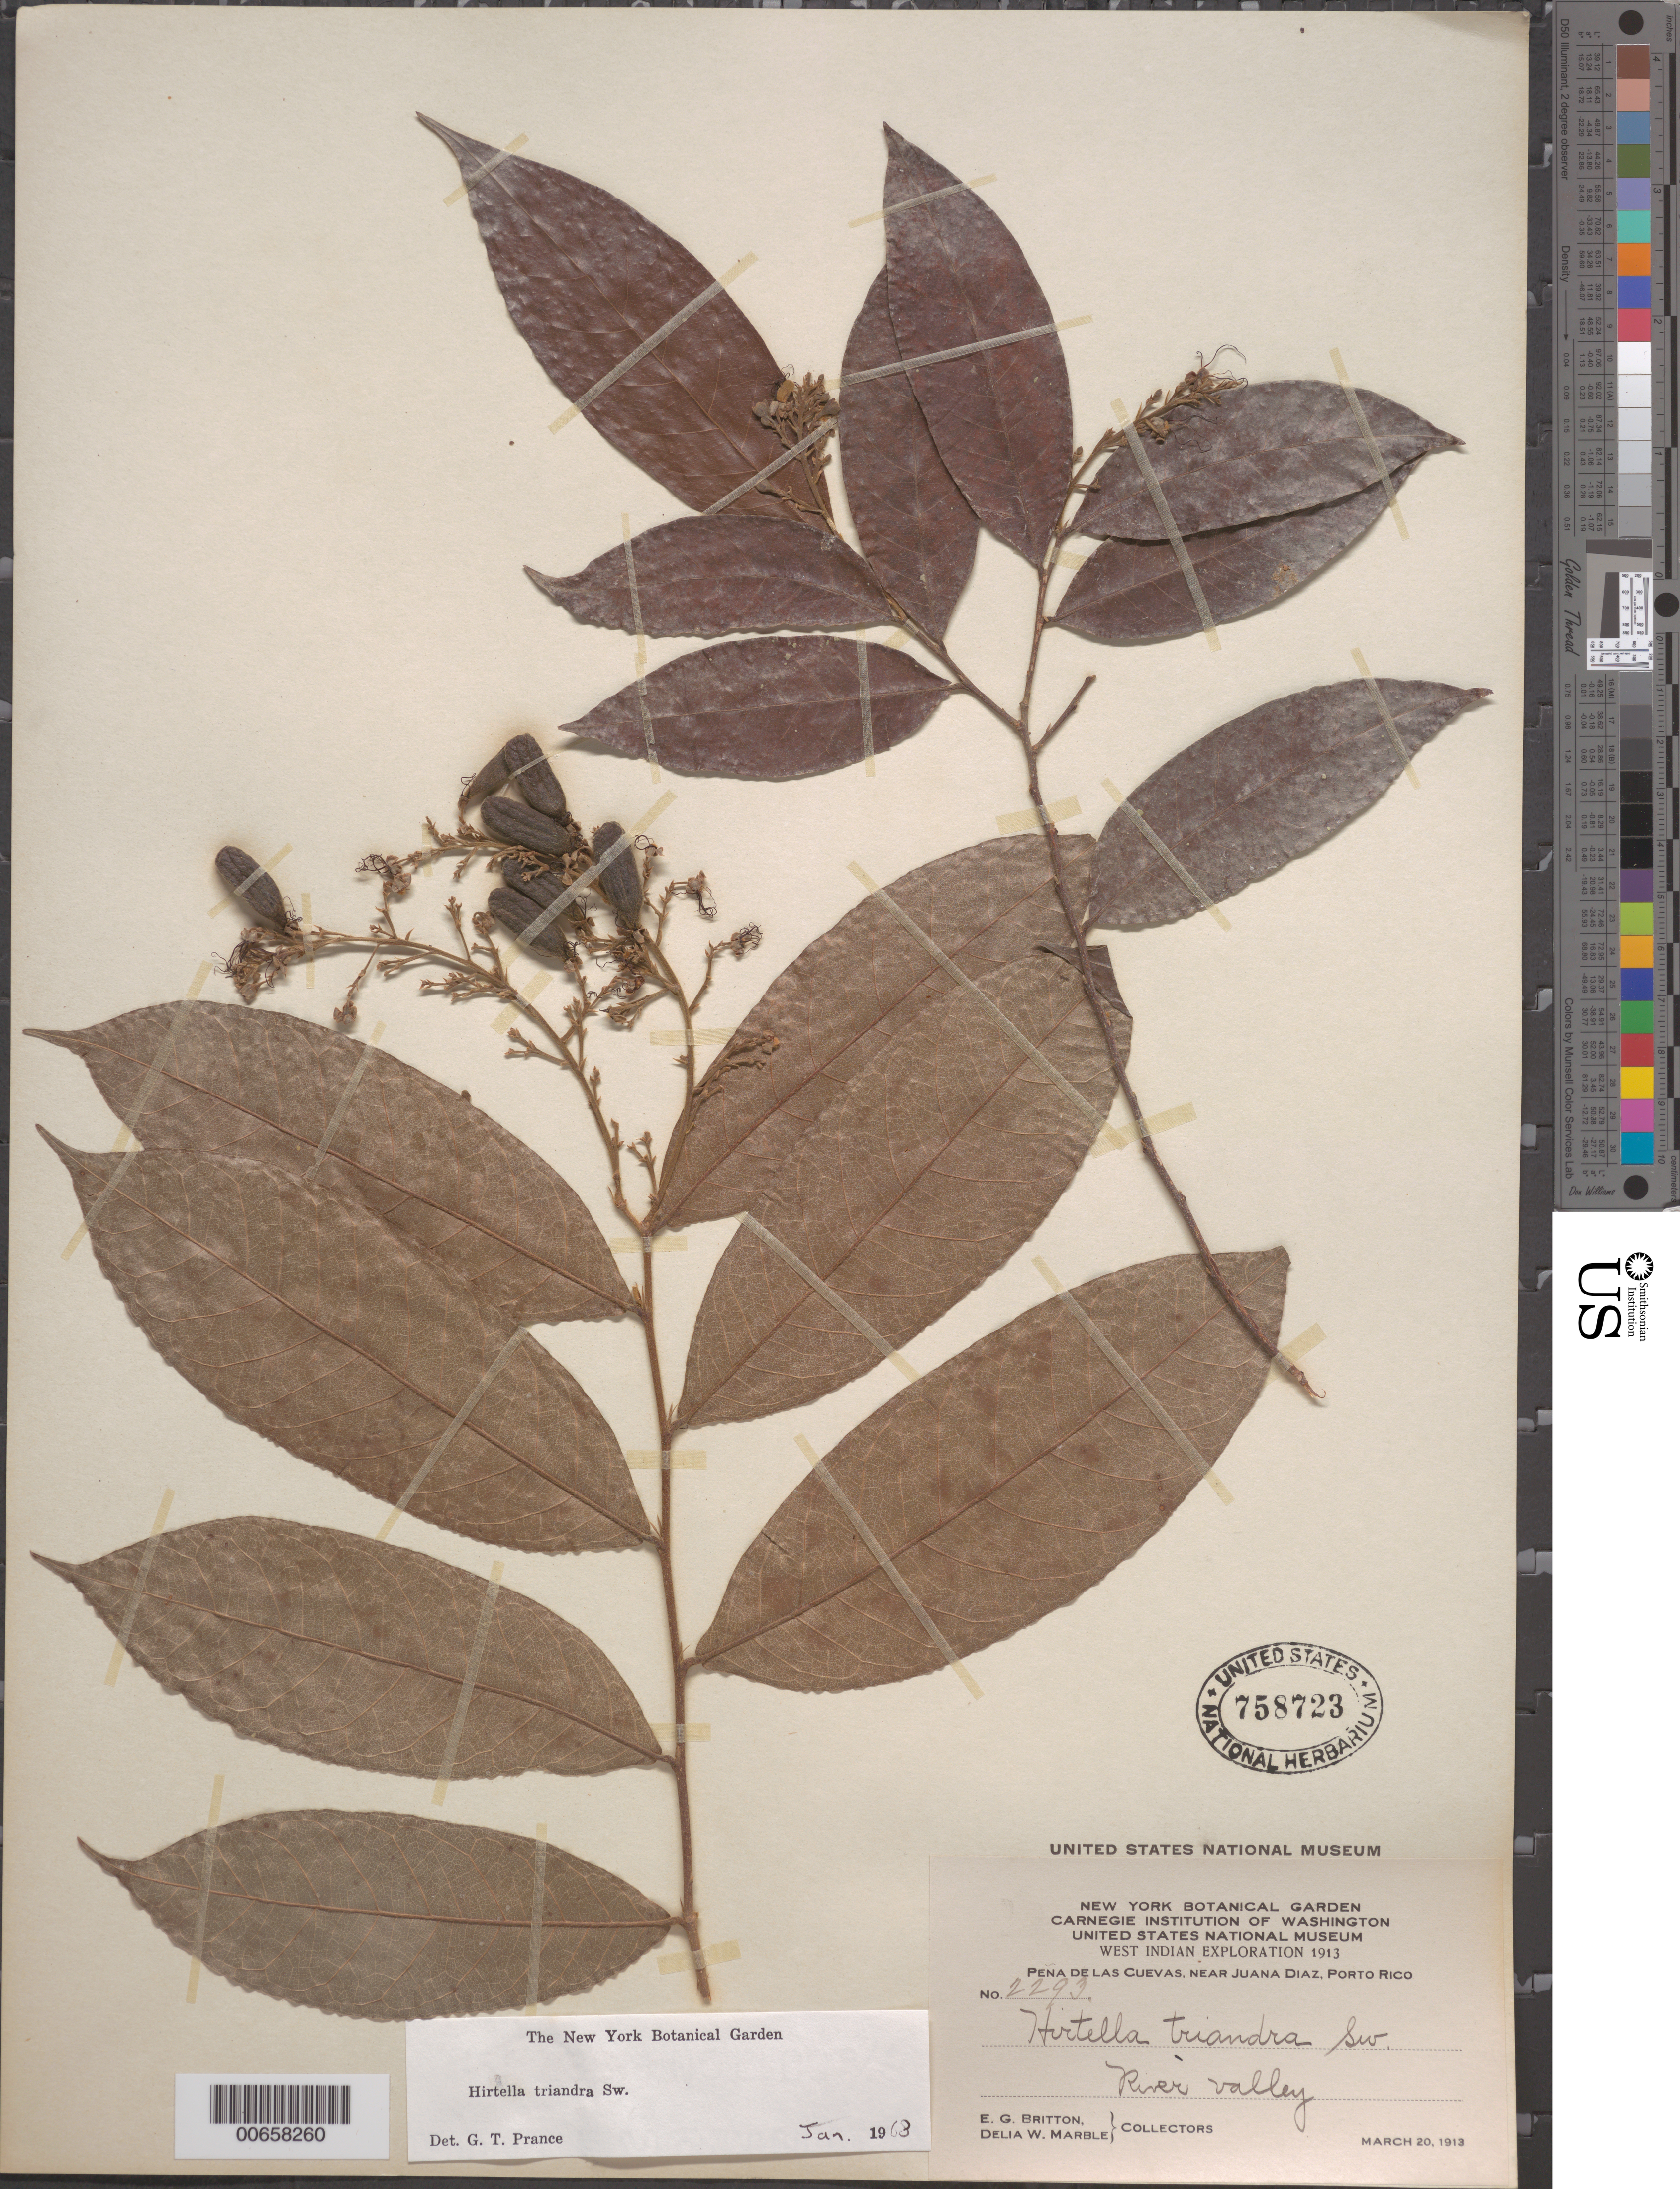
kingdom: Plantae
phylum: Tracheophyta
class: Magnoliopsida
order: Malpighiales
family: Chrysobalanaceae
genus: Hirtella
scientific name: Hirtella triandra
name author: Sw.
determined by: Prance, G. T.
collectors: E. G. Britton & D. W. Marble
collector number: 2293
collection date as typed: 20 Mar 1913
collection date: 1913-03-20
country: Puerto Rico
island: Greater Antilles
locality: Pena de las Cuevas, near Juana Diaz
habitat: River valley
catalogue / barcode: US 758723